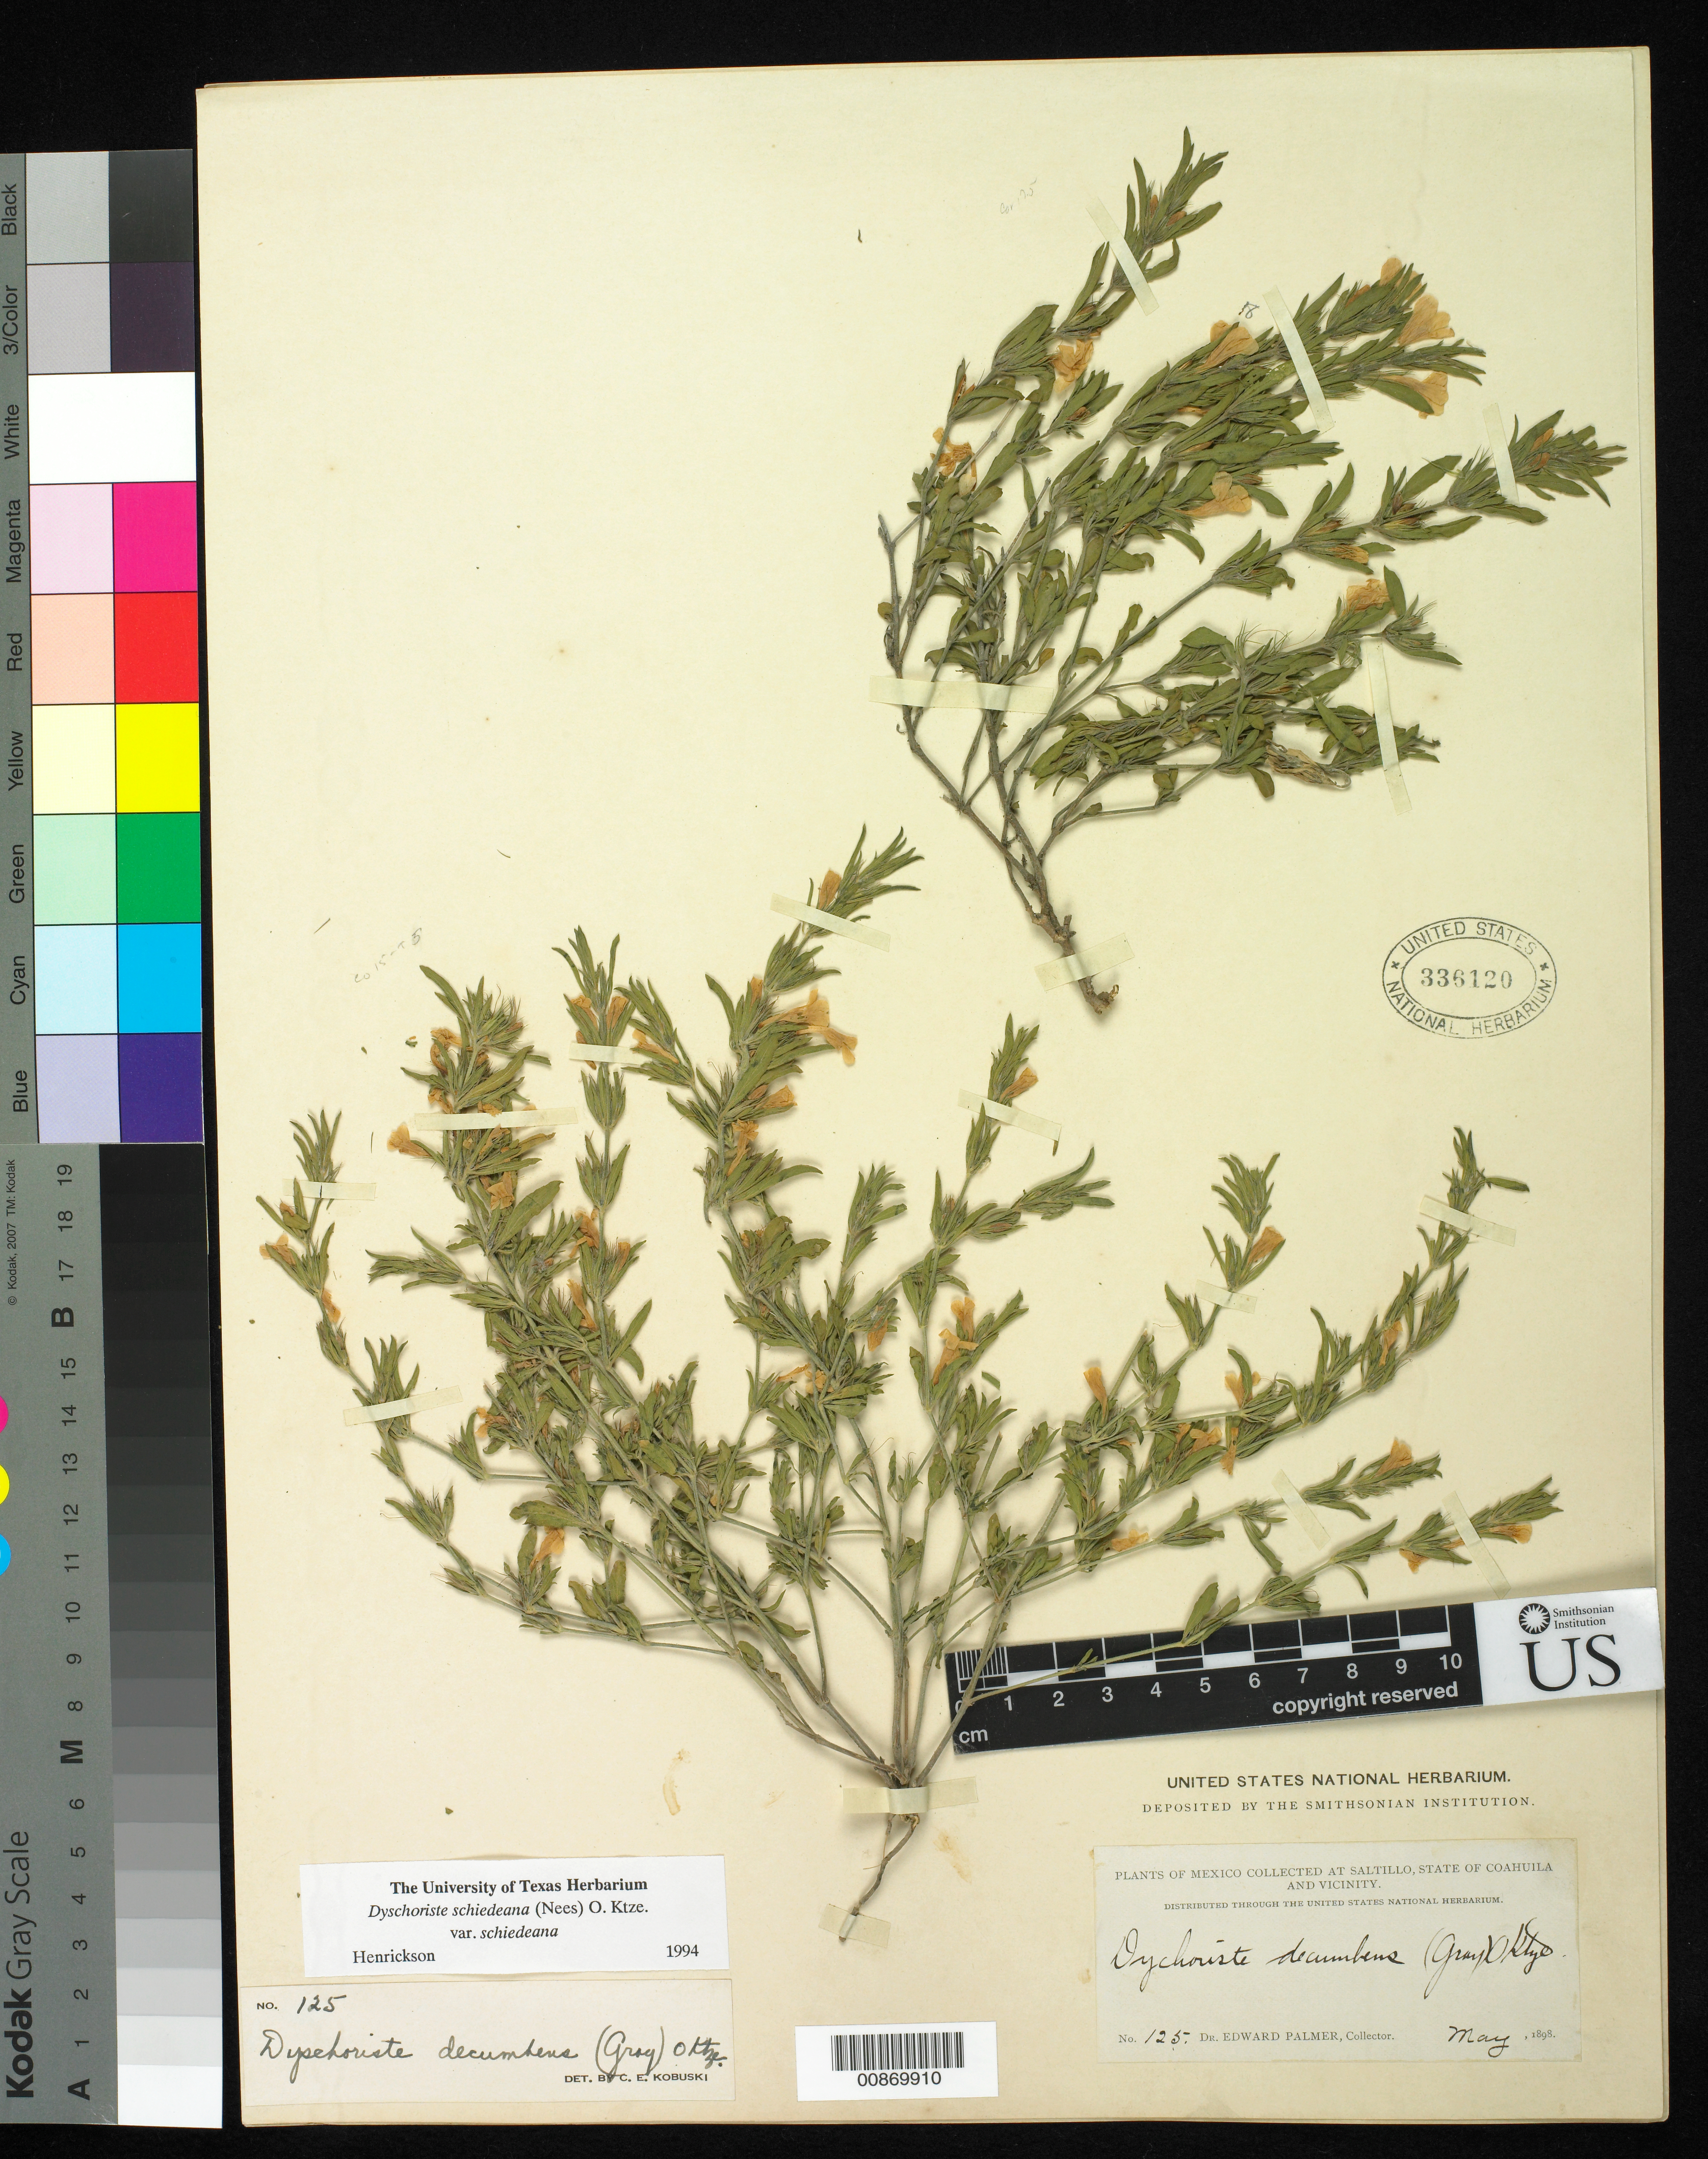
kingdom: Plantae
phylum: Tracheophyta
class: Magnoliopsida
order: Lamiales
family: Acanthaceae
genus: Dyschoriste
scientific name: Dyschoriste schiedeana var. schiedeana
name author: (Nees) Kuntze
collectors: E. Palmer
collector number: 125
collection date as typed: May 1898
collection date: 1898-05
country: Mexico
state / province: Coahuila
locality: Saltillo, Coahuila and vicinity.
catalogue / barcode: US 336120